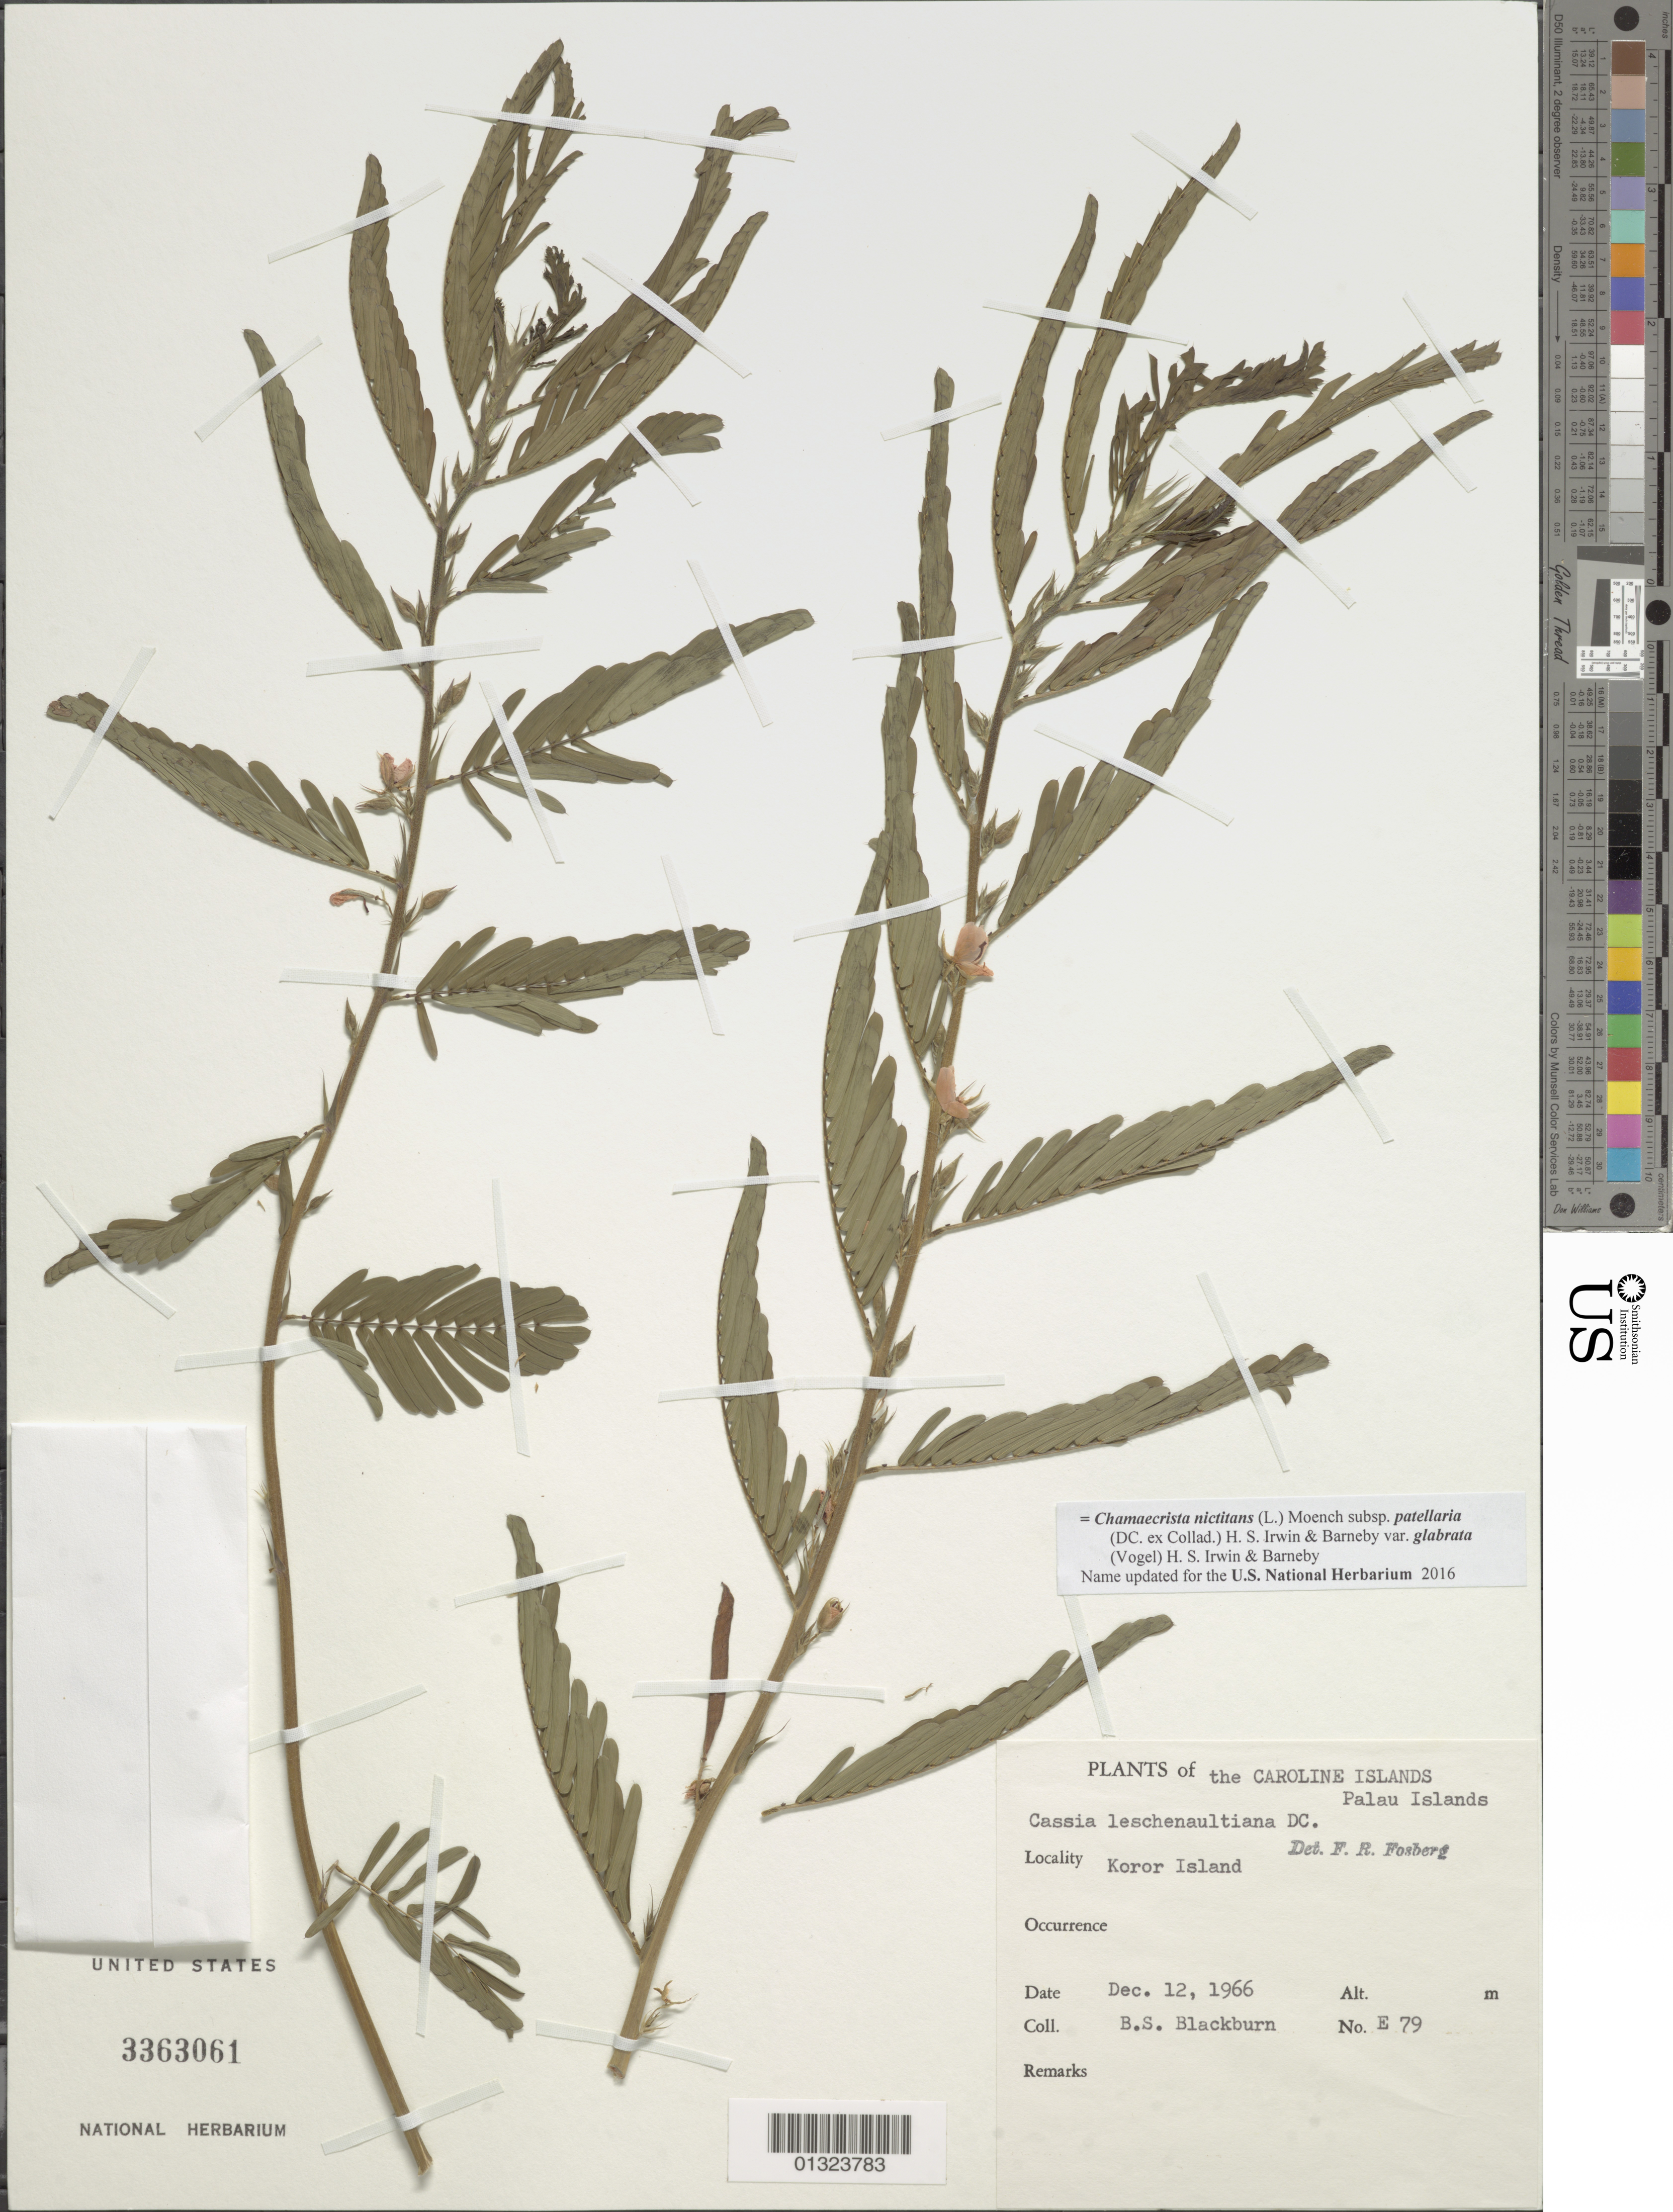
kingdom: Plantae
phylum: Tracheophyta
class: Magnoliopsida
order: Fabales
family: Fabaceae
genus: Chamaecrista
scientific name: Chamaecrista nictitans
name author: (L.) Moench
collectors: B. S. Blackburn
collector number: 79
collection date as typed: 12 Dec 1966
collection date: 1966-12-12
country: Palau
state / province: Koror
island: Oreor (Koror)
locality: Plants of caroline islands, palau, koror island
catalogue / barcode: US 3363061